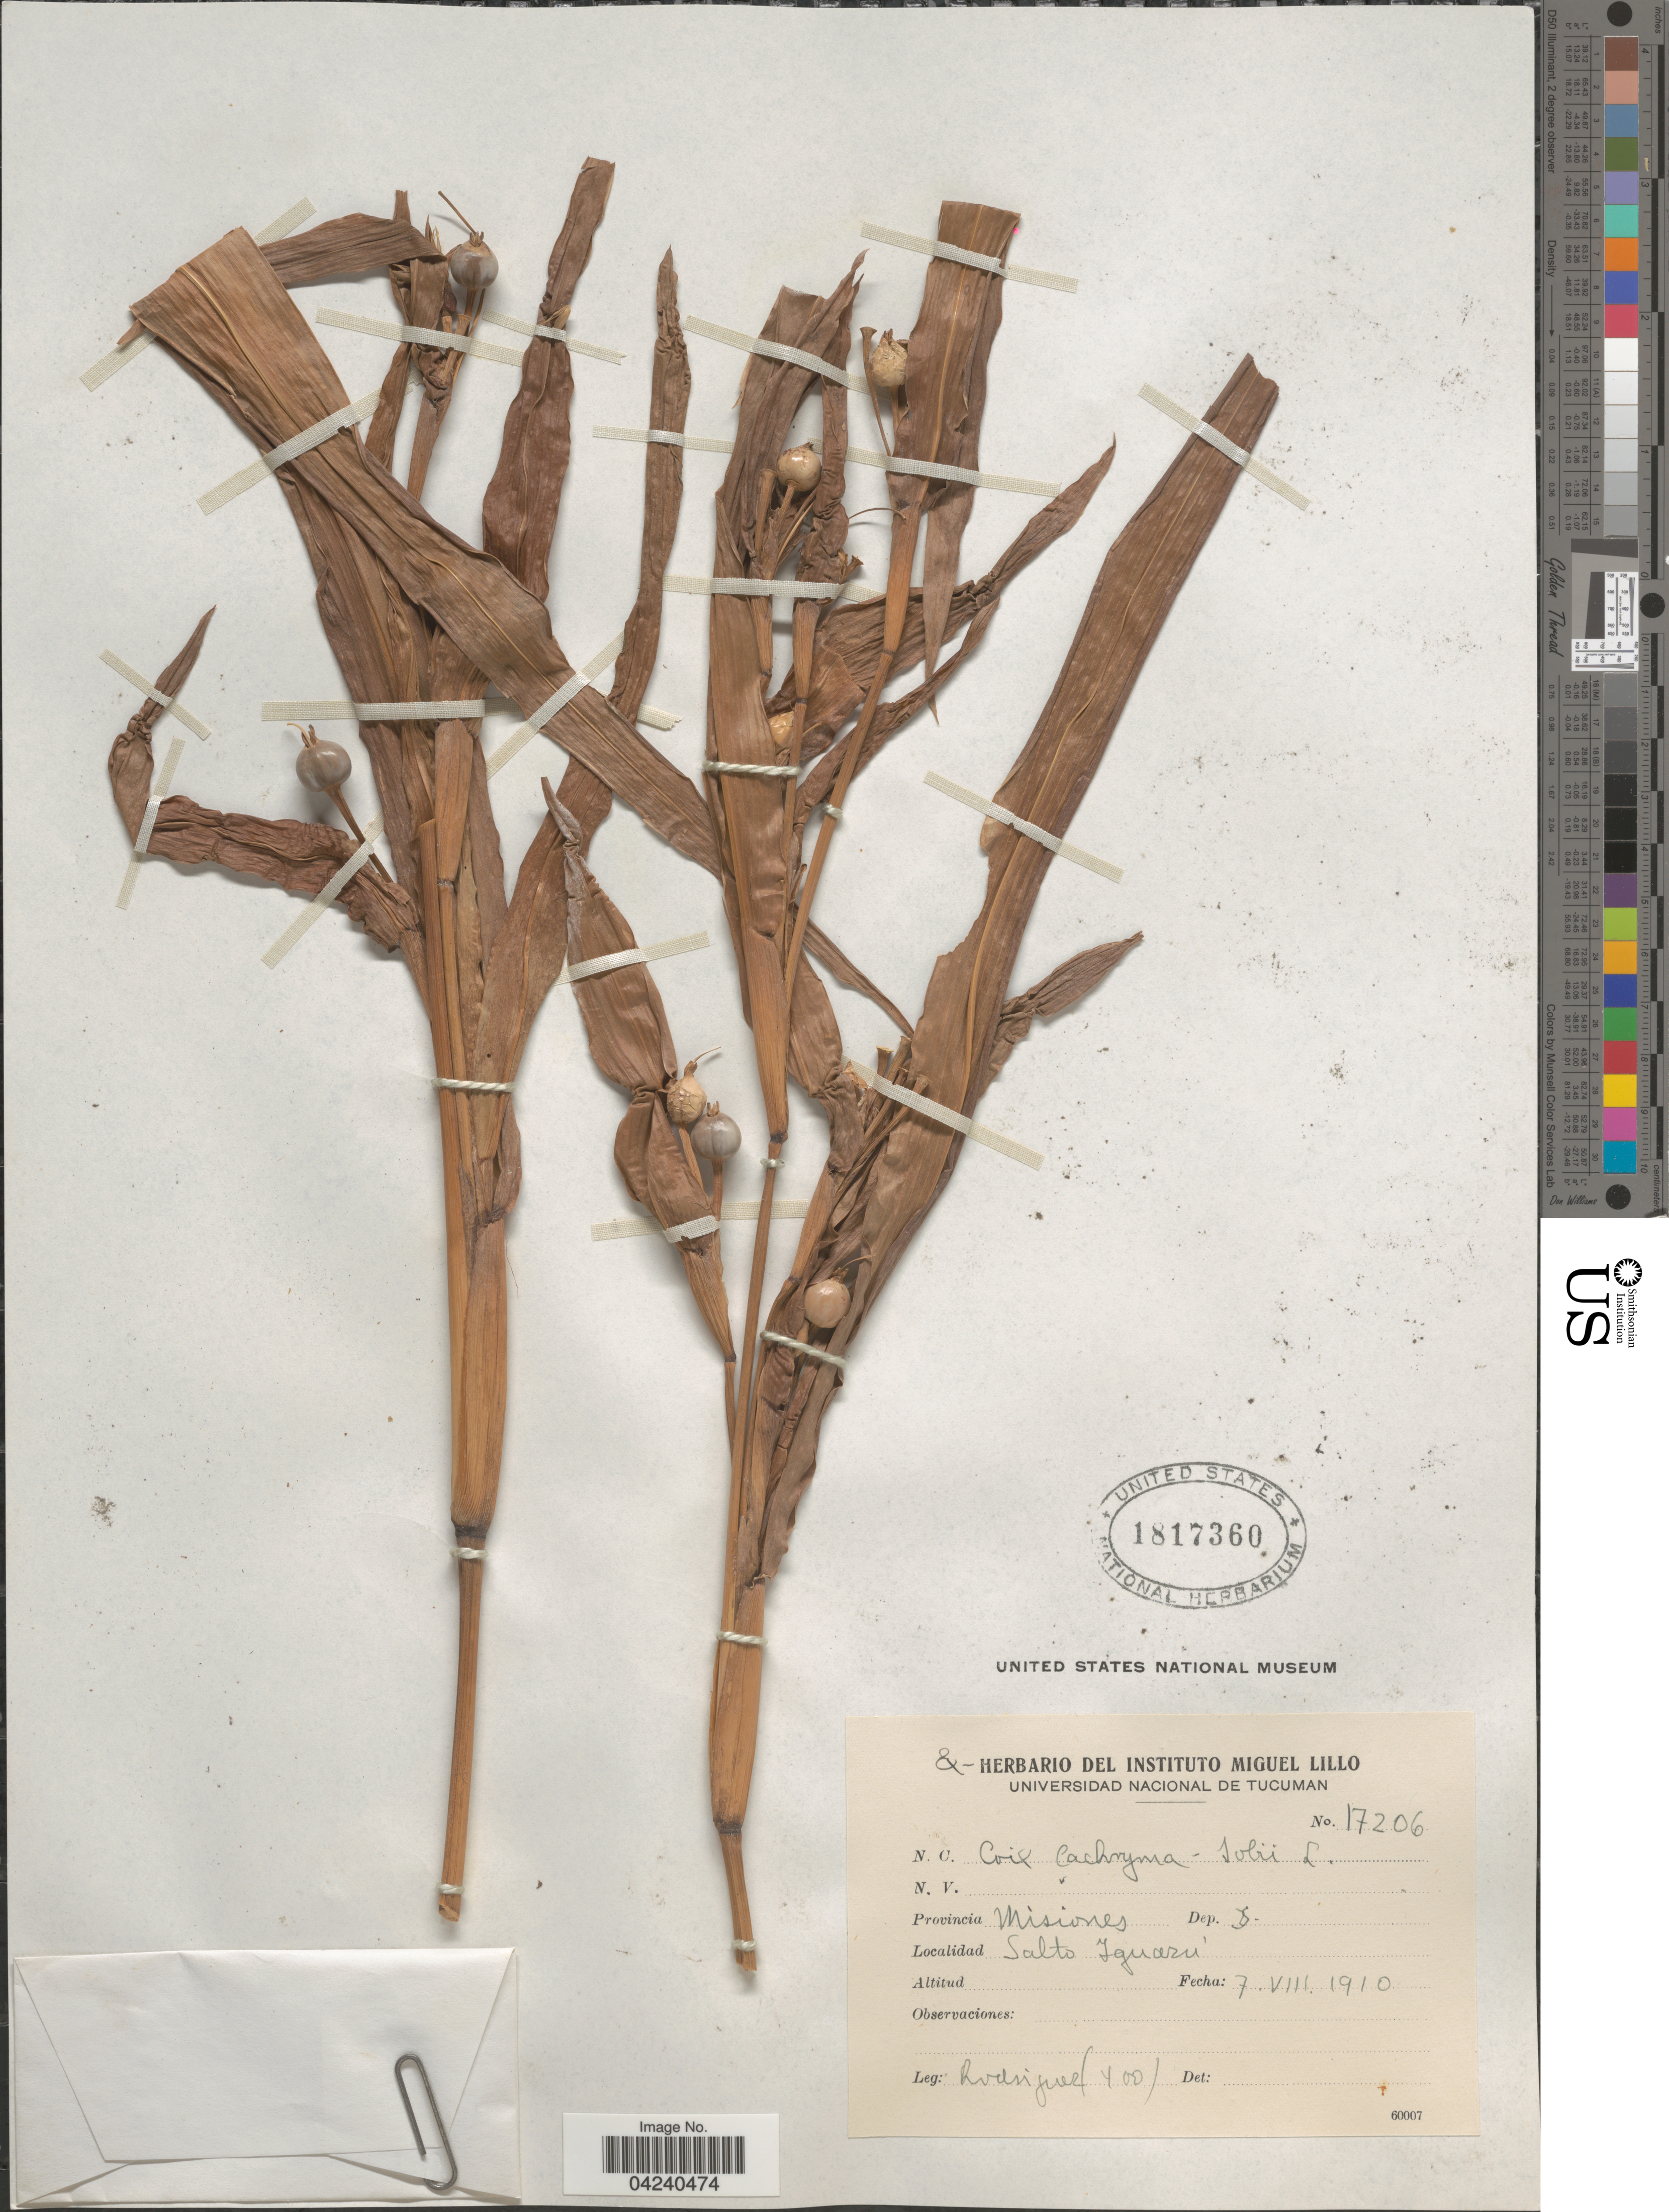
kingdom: Plantae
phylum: Tracheophyta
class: Liliopsida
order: Poales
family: Poaceae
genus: Coix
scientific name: Coix lacryma-jobi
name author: L.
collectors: Rodriguez, --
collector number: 400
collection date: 1910-08-07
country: Argentina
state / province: Misiones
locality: Dep. I. Salto Iguarú.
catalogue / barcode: US 1817360